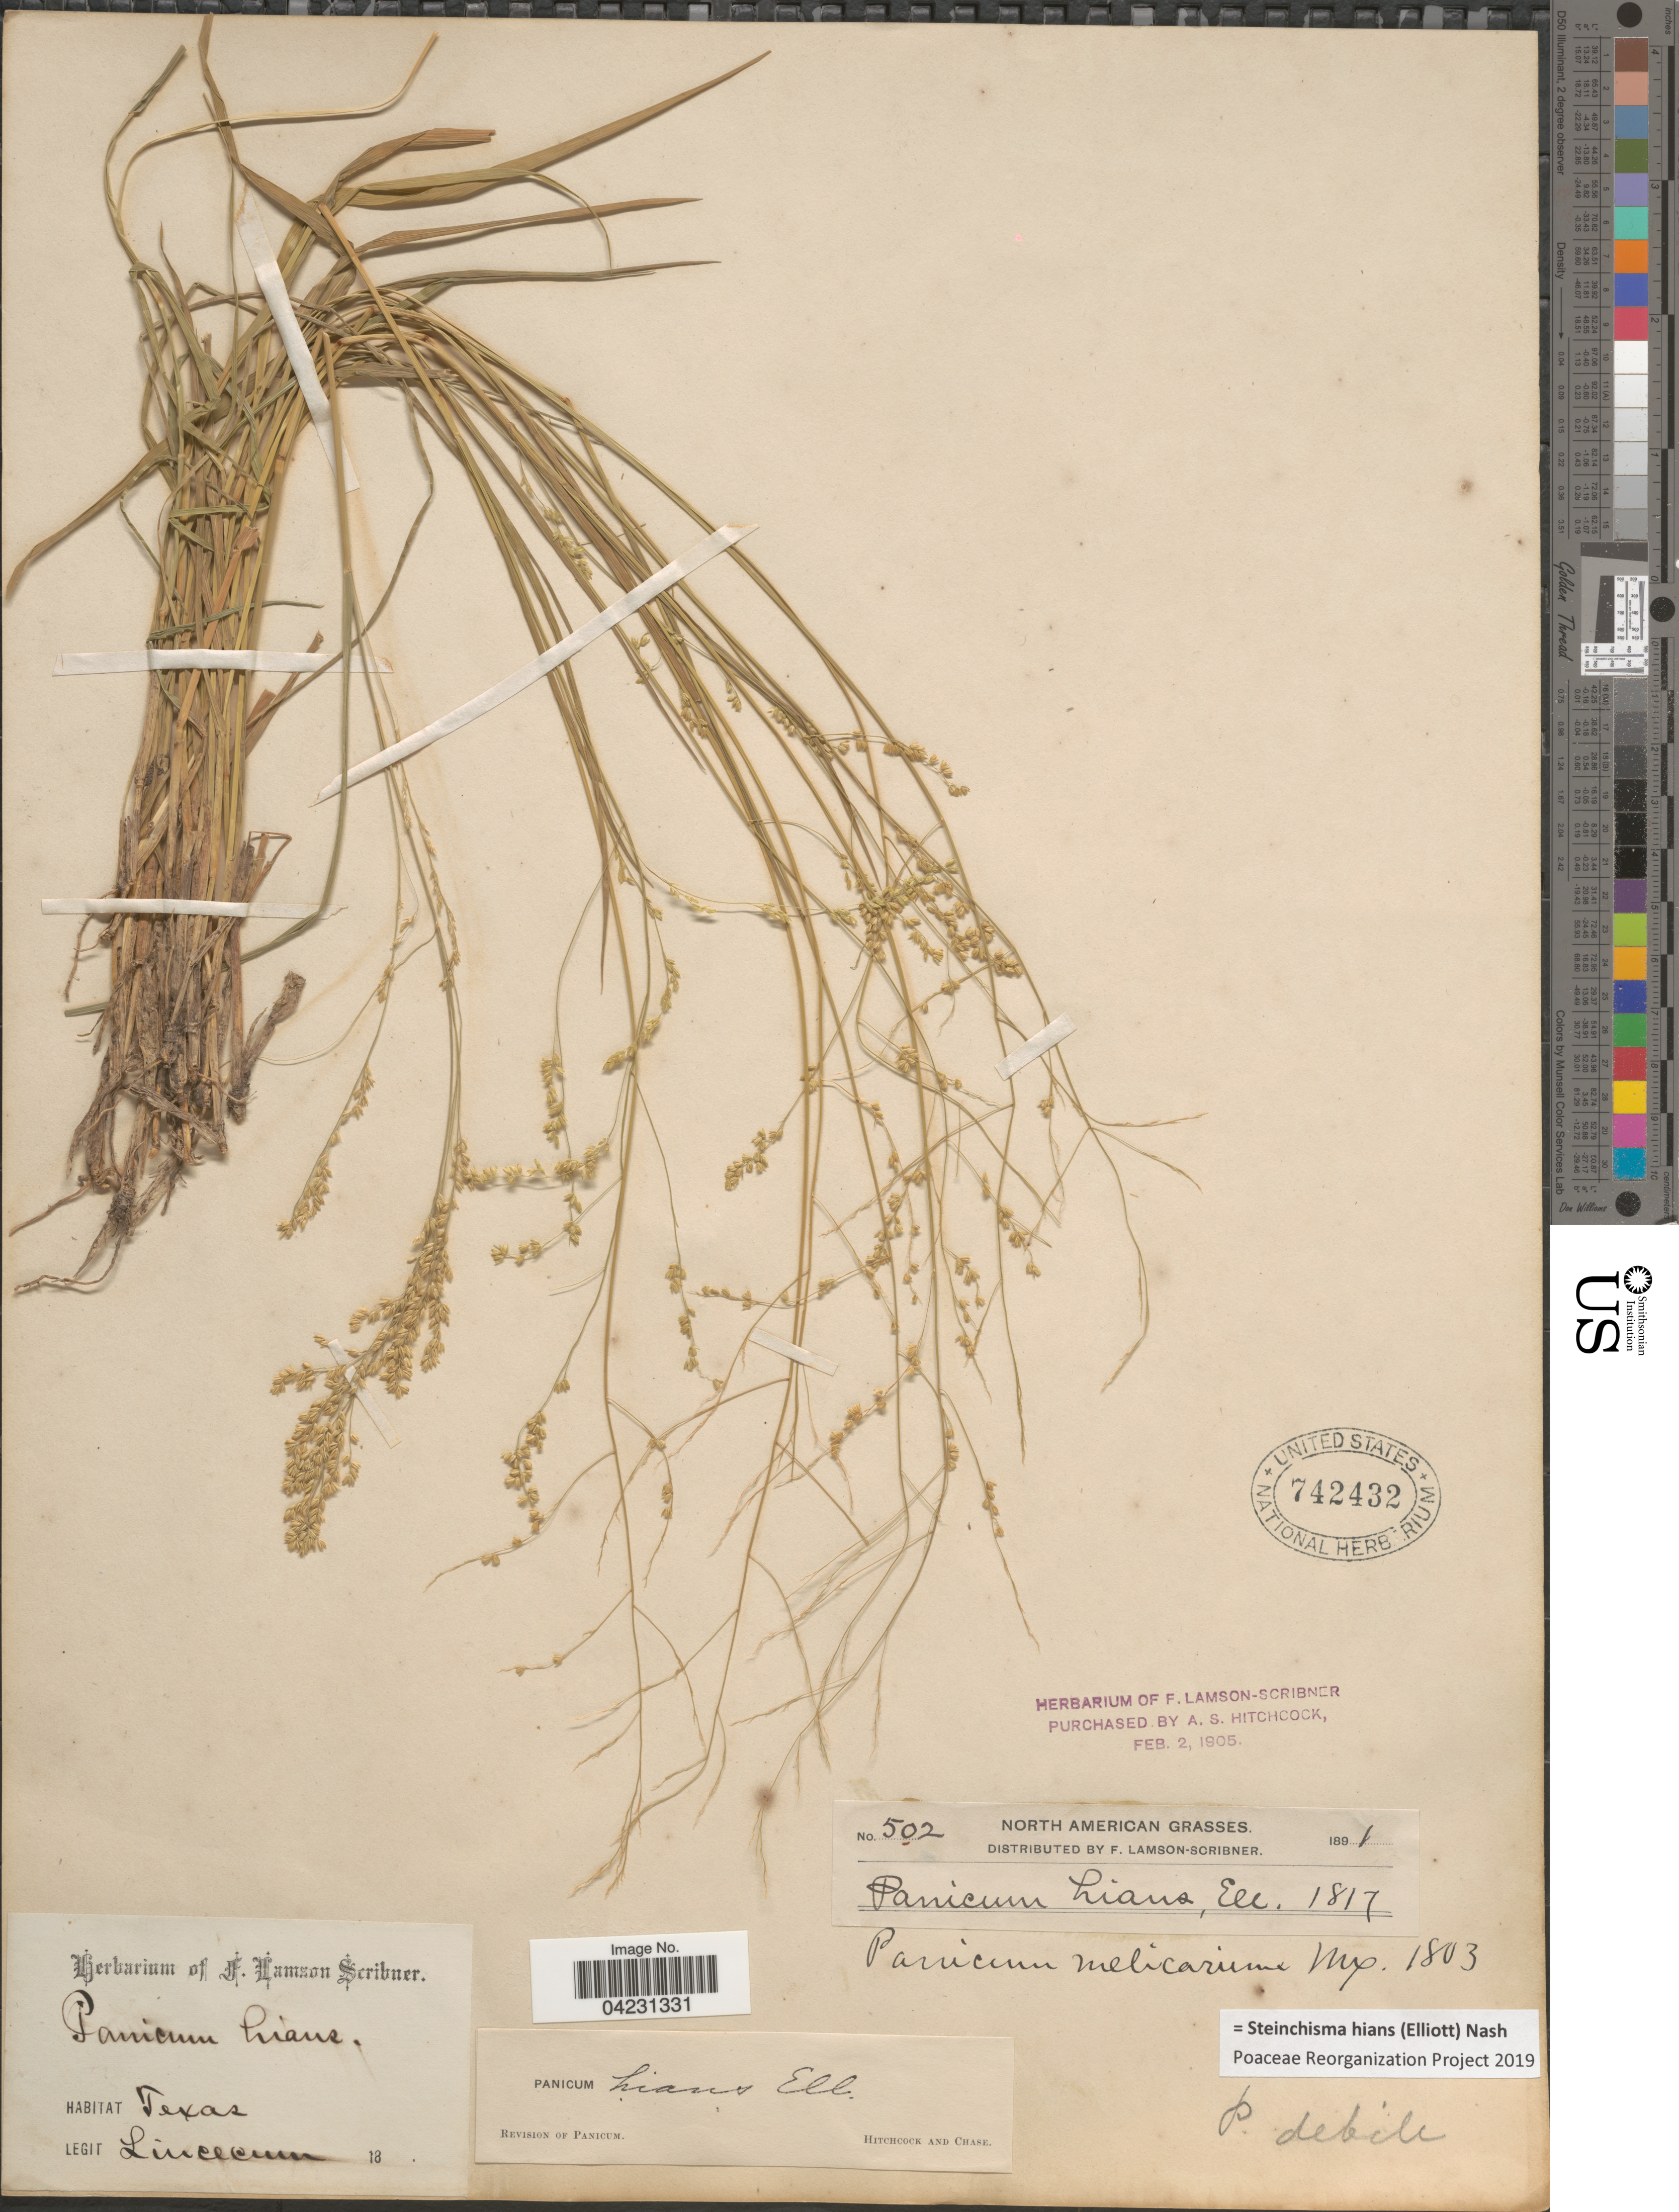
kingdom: Plantae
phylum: Tracheophyta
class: Liliopsida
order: Poales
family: Poaceae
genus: Steinchisma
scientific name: Steinchisma hians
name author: (Elliott) Nash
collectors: Lincecum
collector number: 502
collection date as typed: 18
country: United States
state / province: Texas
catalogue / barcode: US 742432